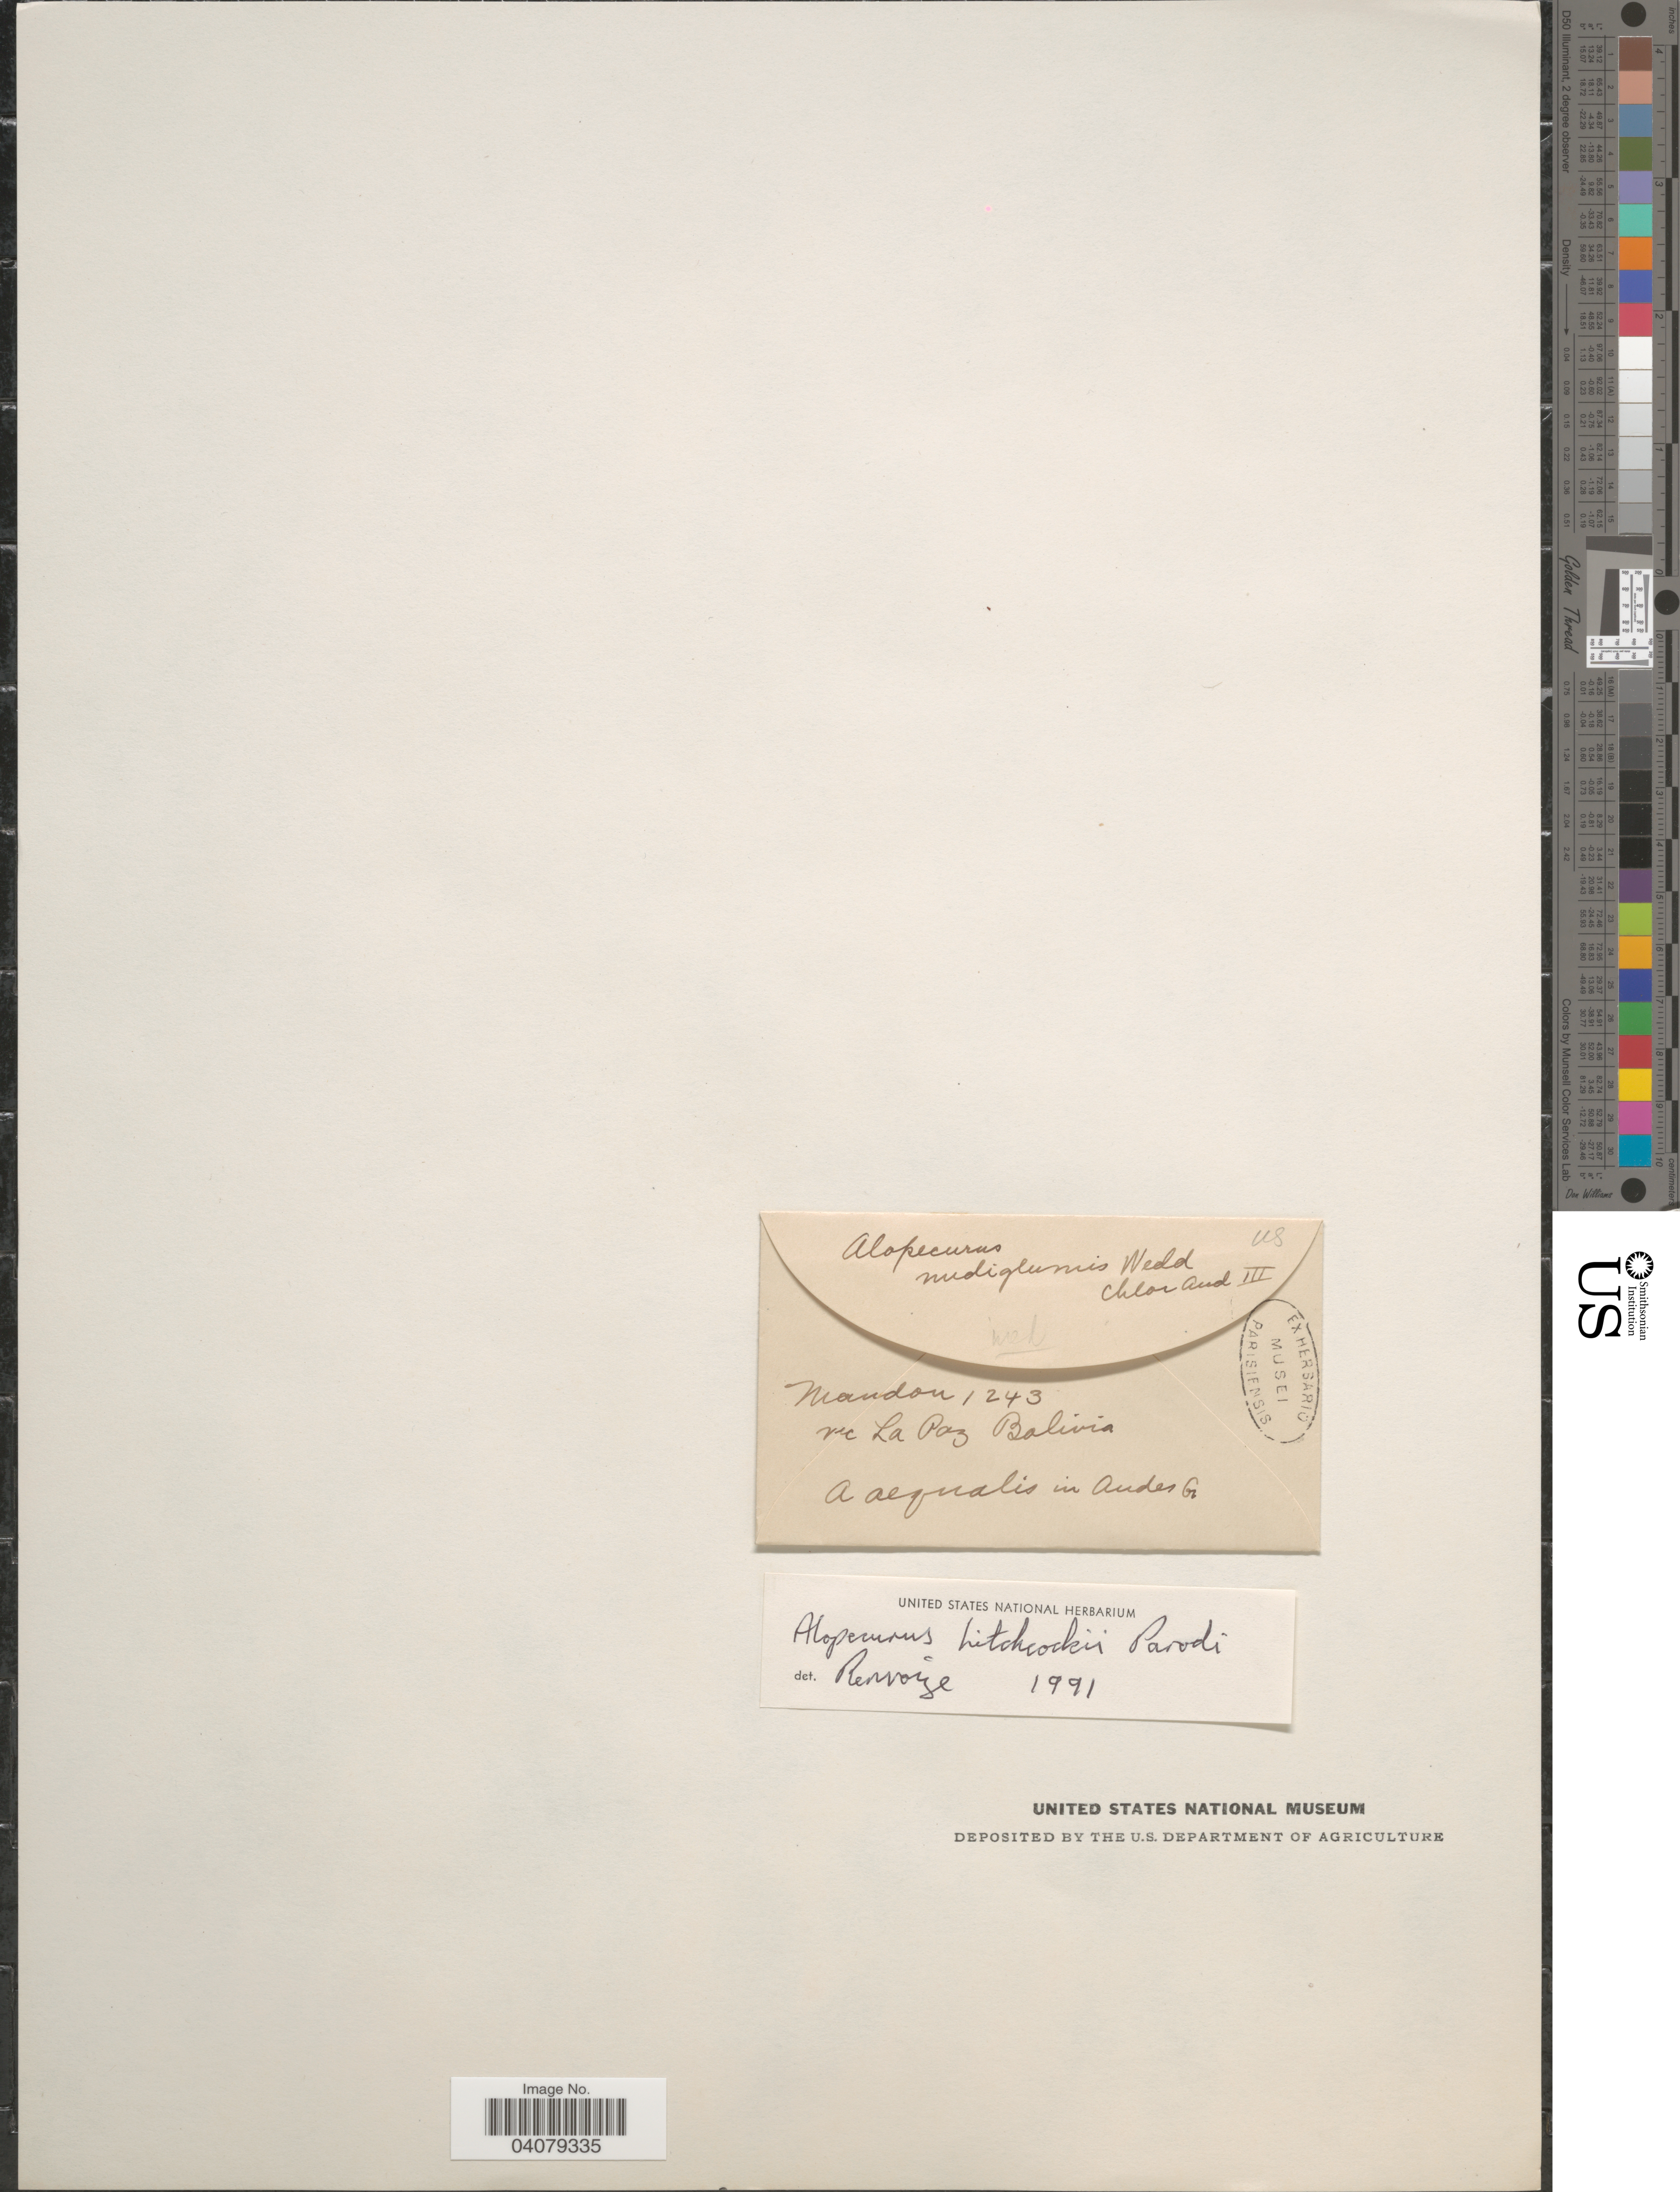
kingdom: Plantae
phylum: Tracheophyta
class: Liliopsida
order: Poales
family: Poaceae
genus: Alopecurus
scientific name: Alopecurus hitchcockii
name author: Parodi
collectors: Mandon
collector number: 1243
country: Bolivia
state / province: La Paz